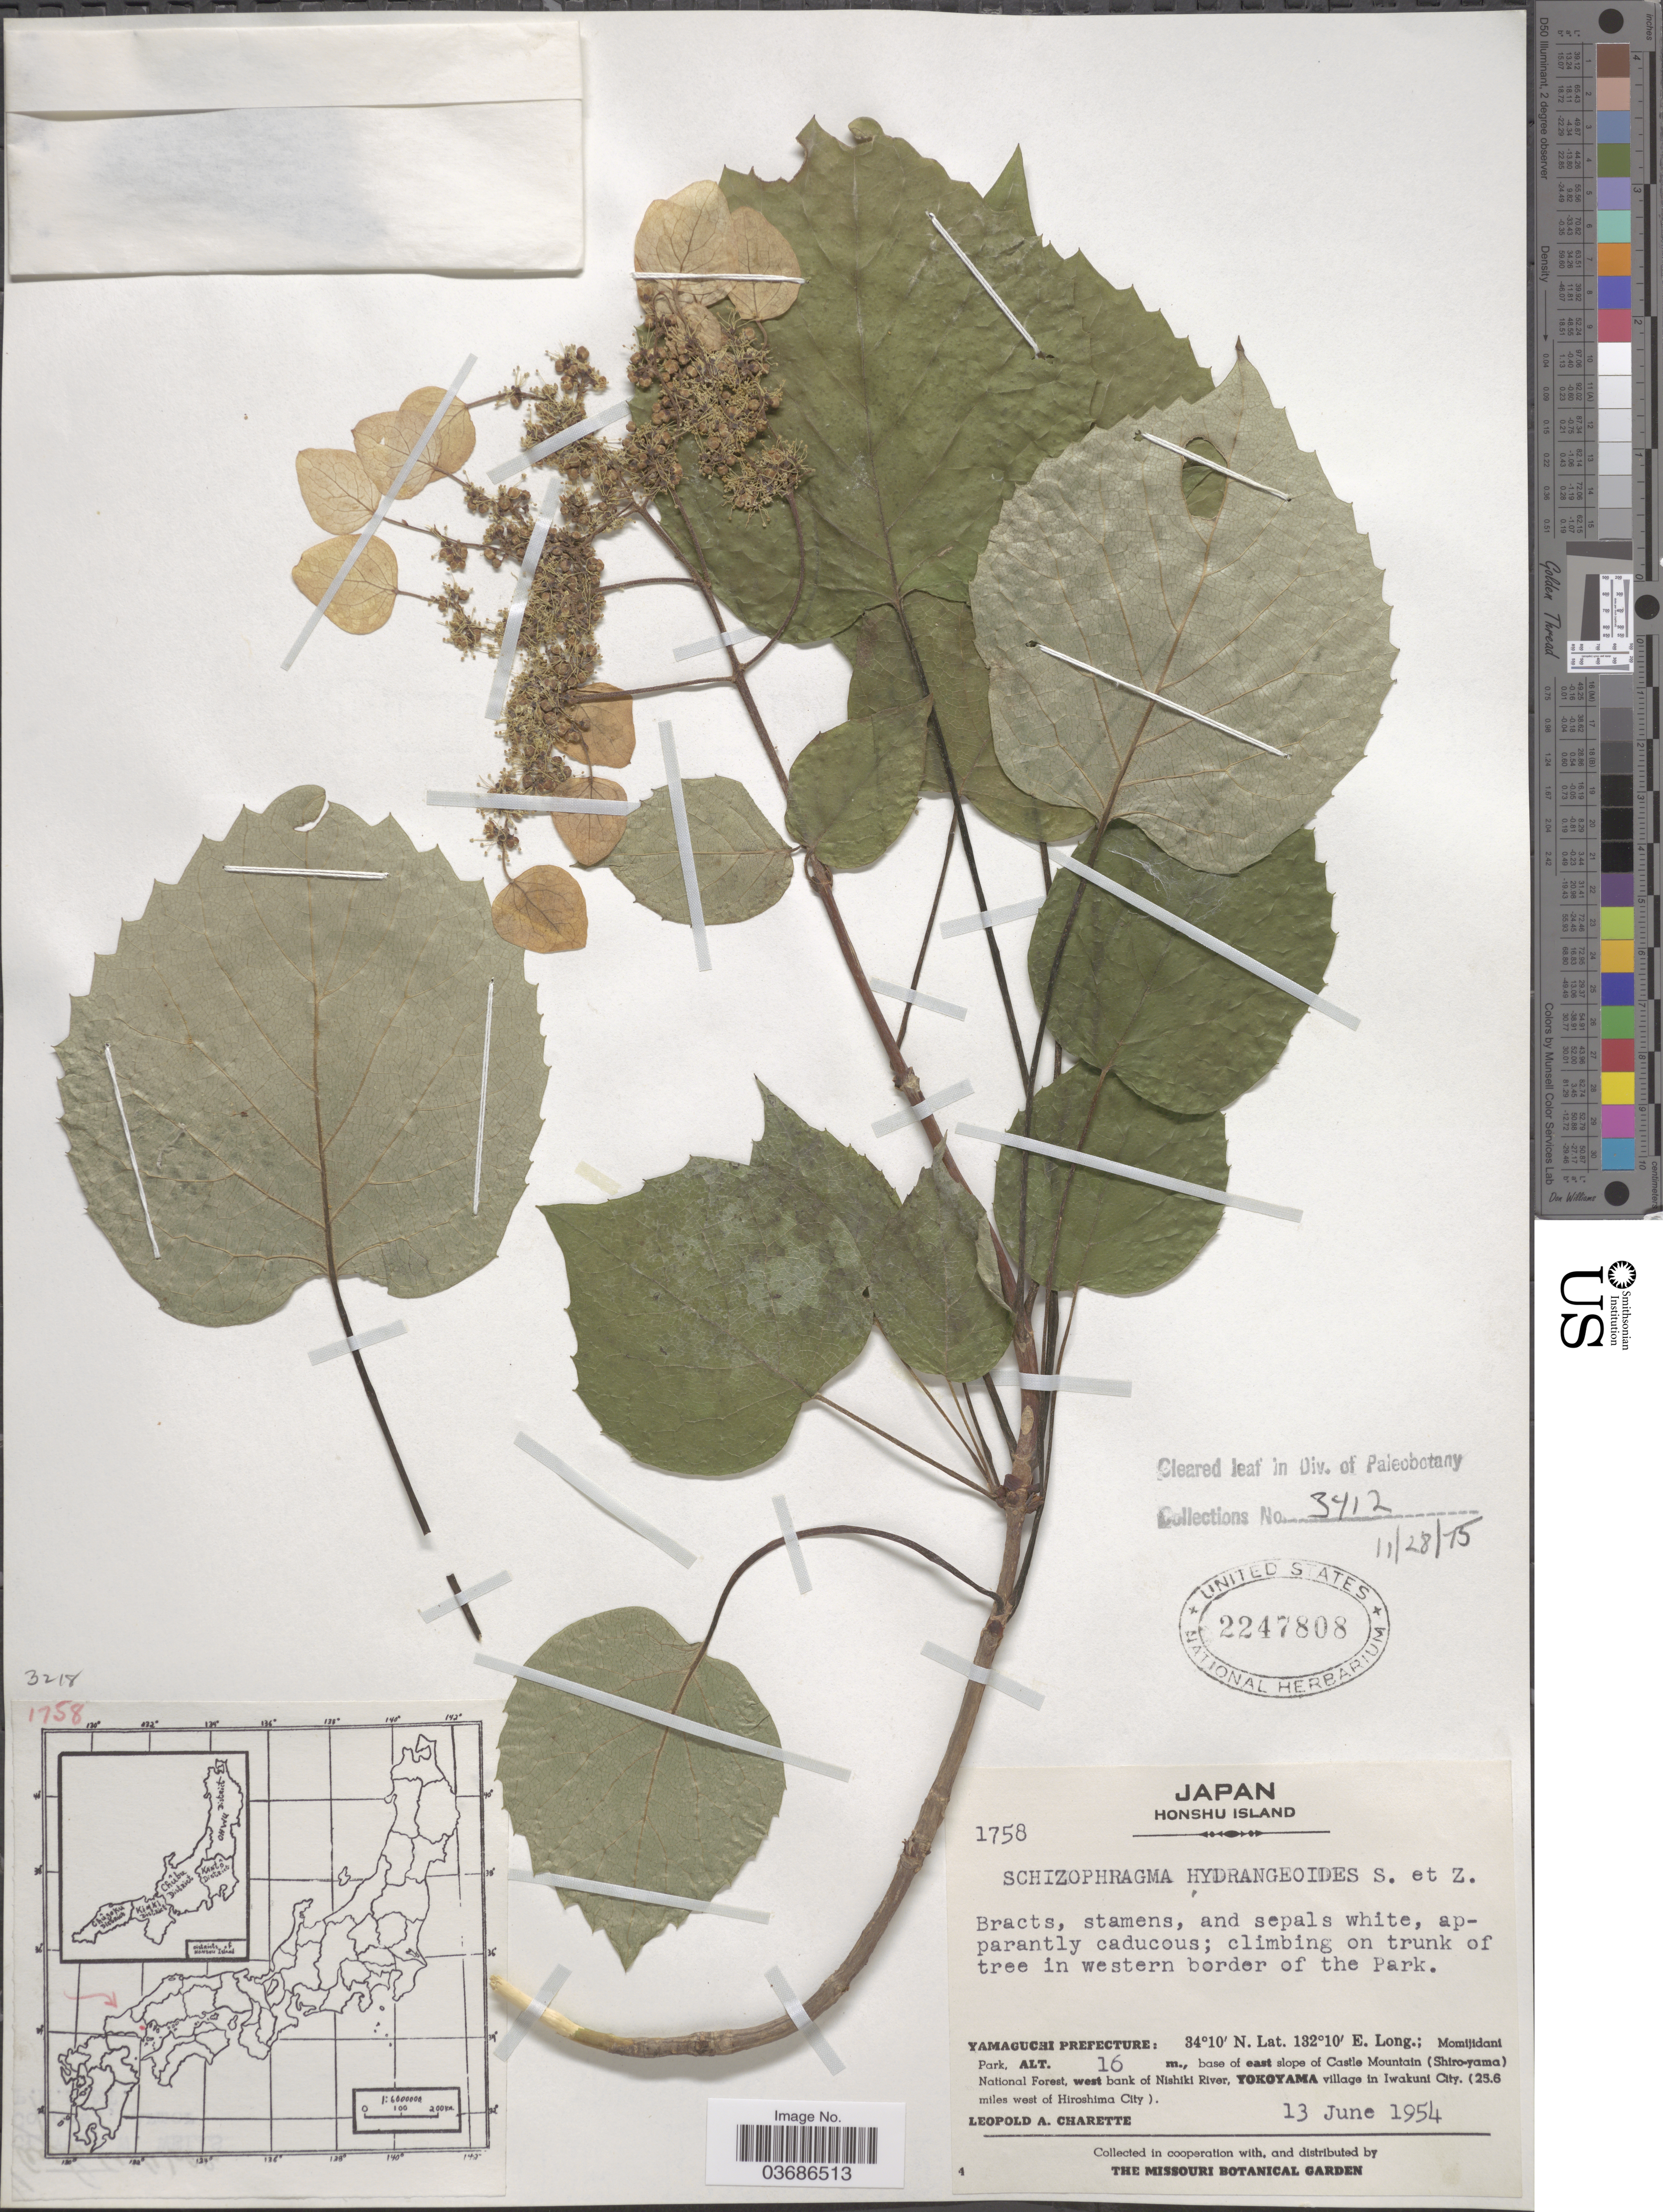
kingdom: Plantae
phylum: Tracheophyta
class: Magnoliopsida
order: Cornales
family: Hydrangeaceae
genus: Hydrangea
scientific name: Hydrangea hydrangeoides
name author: (Siebold & Zucc.) Bernd Schulz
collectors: L. A. Charette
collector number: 1758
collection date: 1954-06-13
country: Japan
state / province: Yamaguti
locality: Honshu Island. Climbing on trunk of tree in western border of the Park. Yamaguchi Prefecture: Momijidani Park, base of east slope of Castle Mountain (Shiro-yama) National Forest, west bank of Nishiki River, Yokoyama village in Iwakuni City. (25.6 miles west of Hiroshima City).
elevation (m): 16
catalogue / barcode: US 2247808